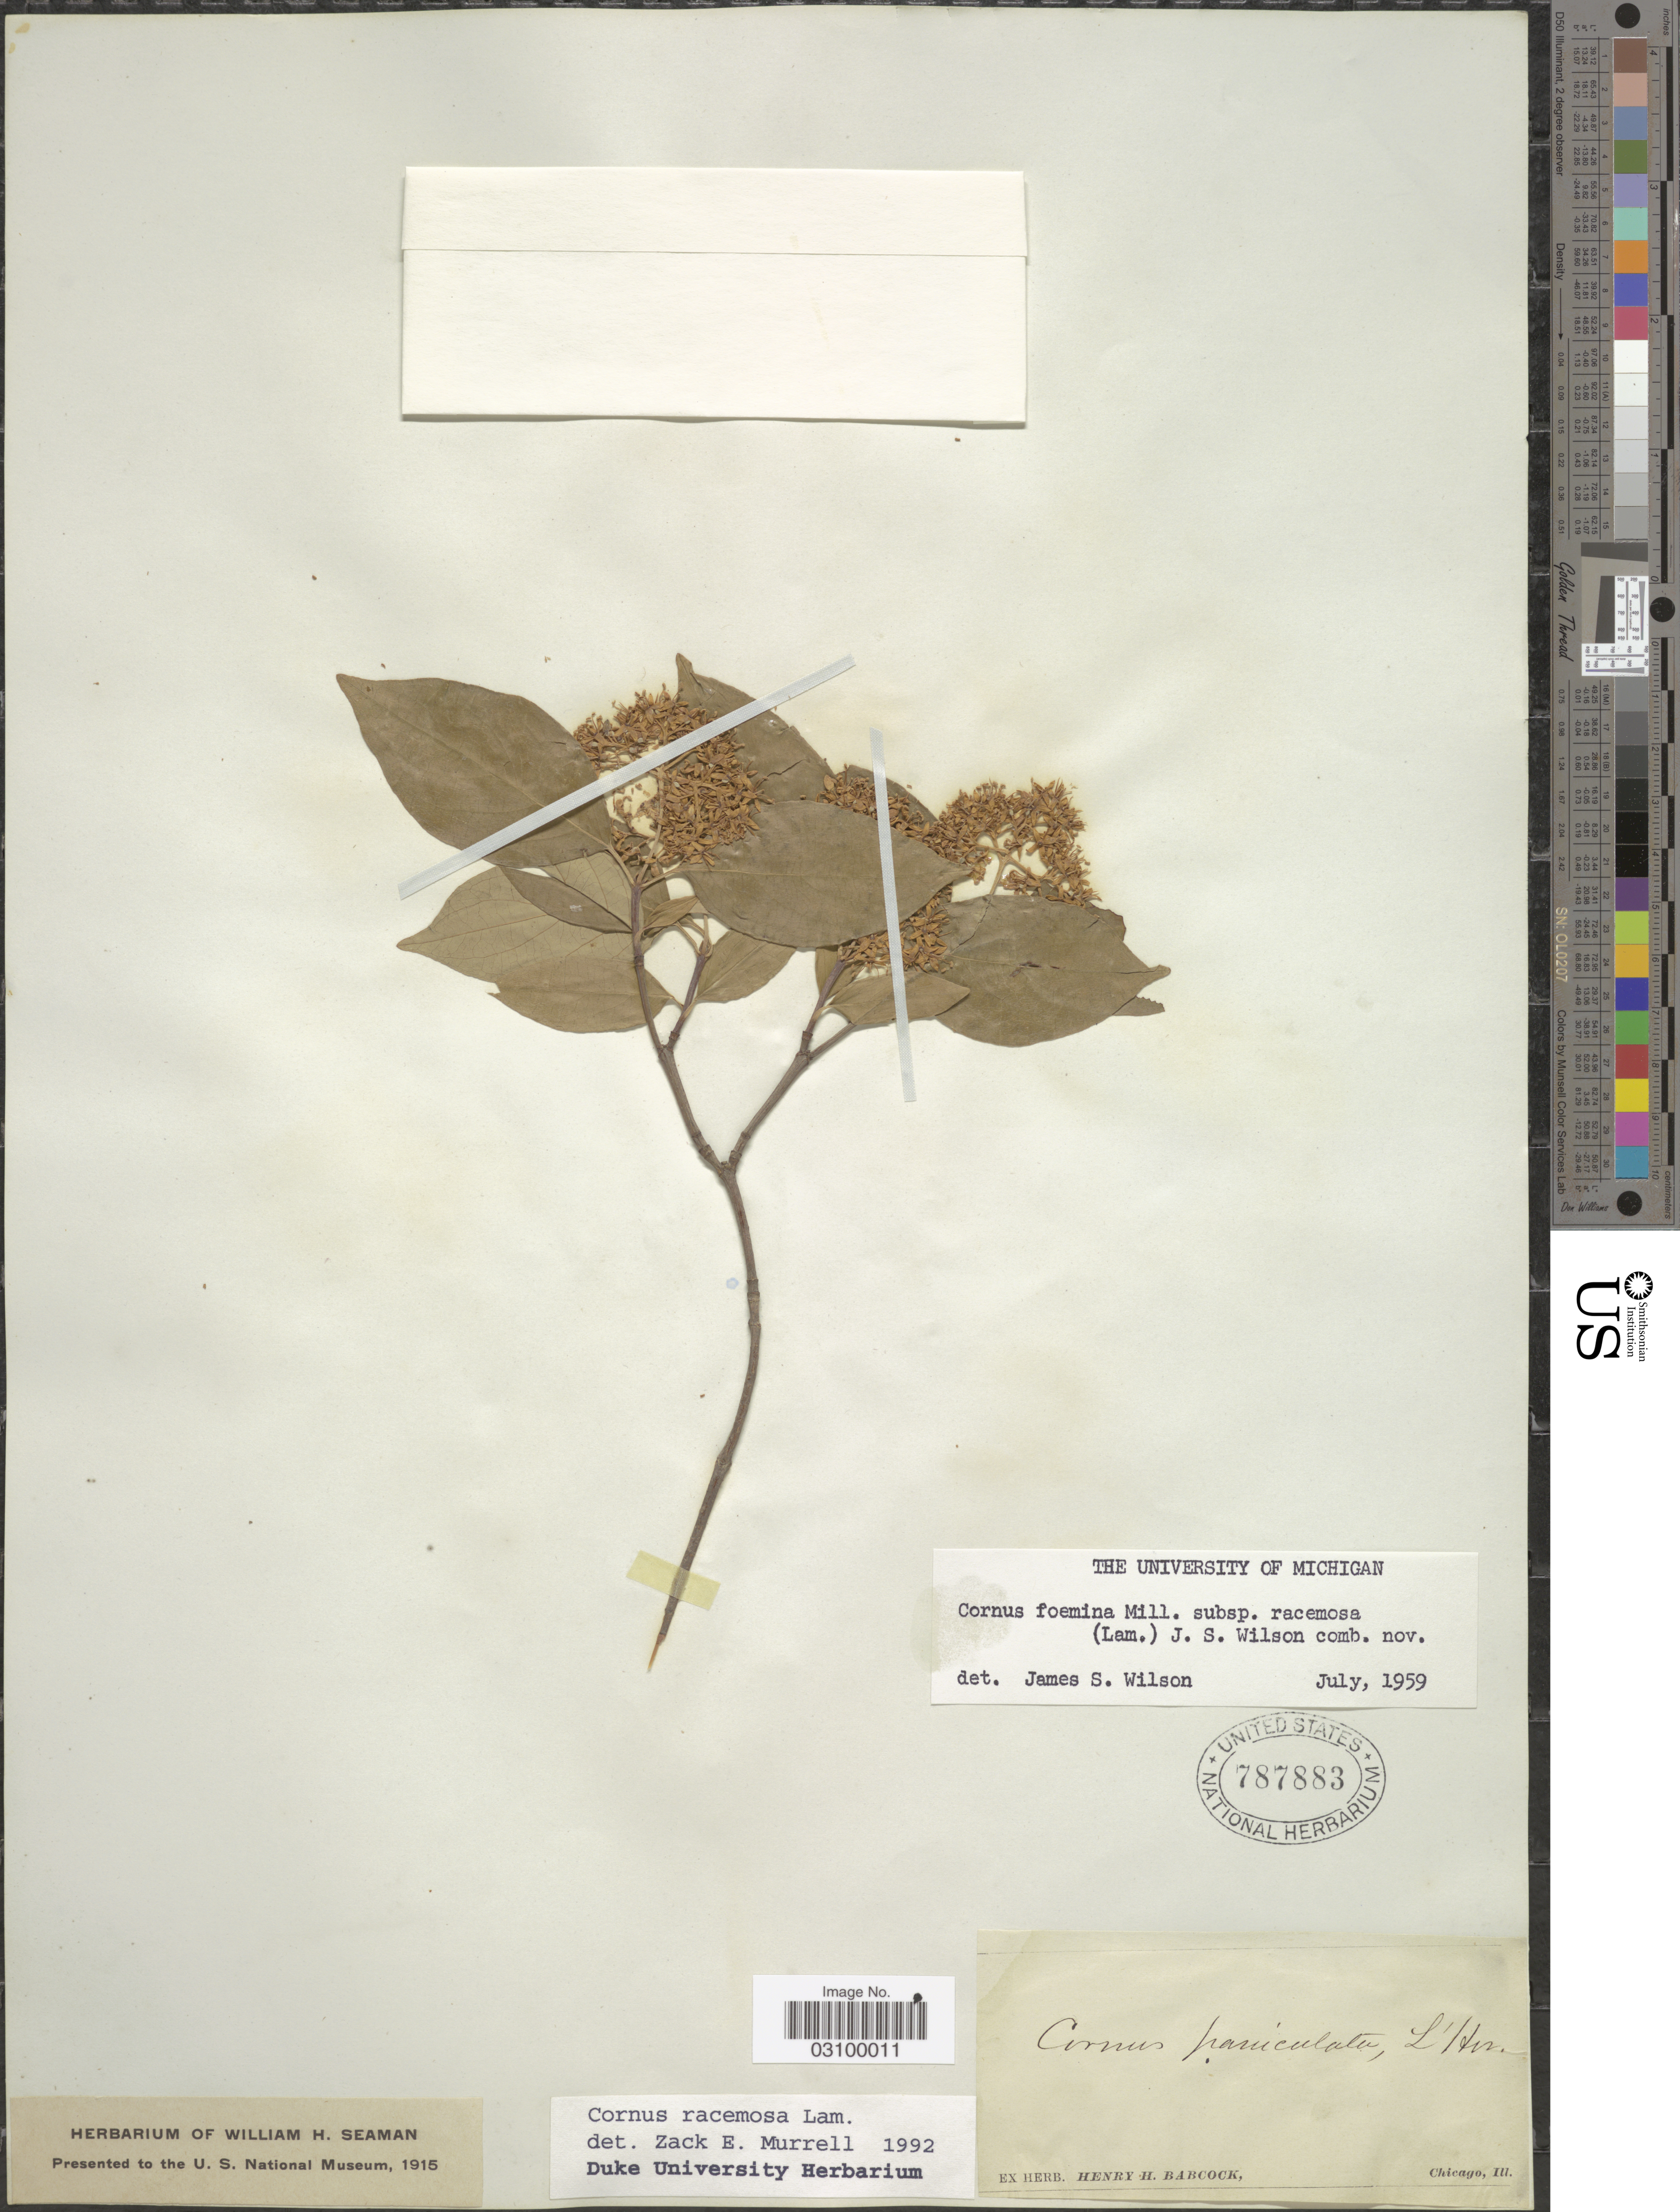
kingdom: Plantae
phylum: Tracheophyta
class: Magnoliopsida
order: Cornales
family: Cornaceae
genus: Cornus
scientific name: Cornus racemosa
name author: Lam.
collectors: ex herb. Henry Homes Babcock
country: United States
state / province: Illinois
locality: Chicago.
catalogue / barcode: US 787883